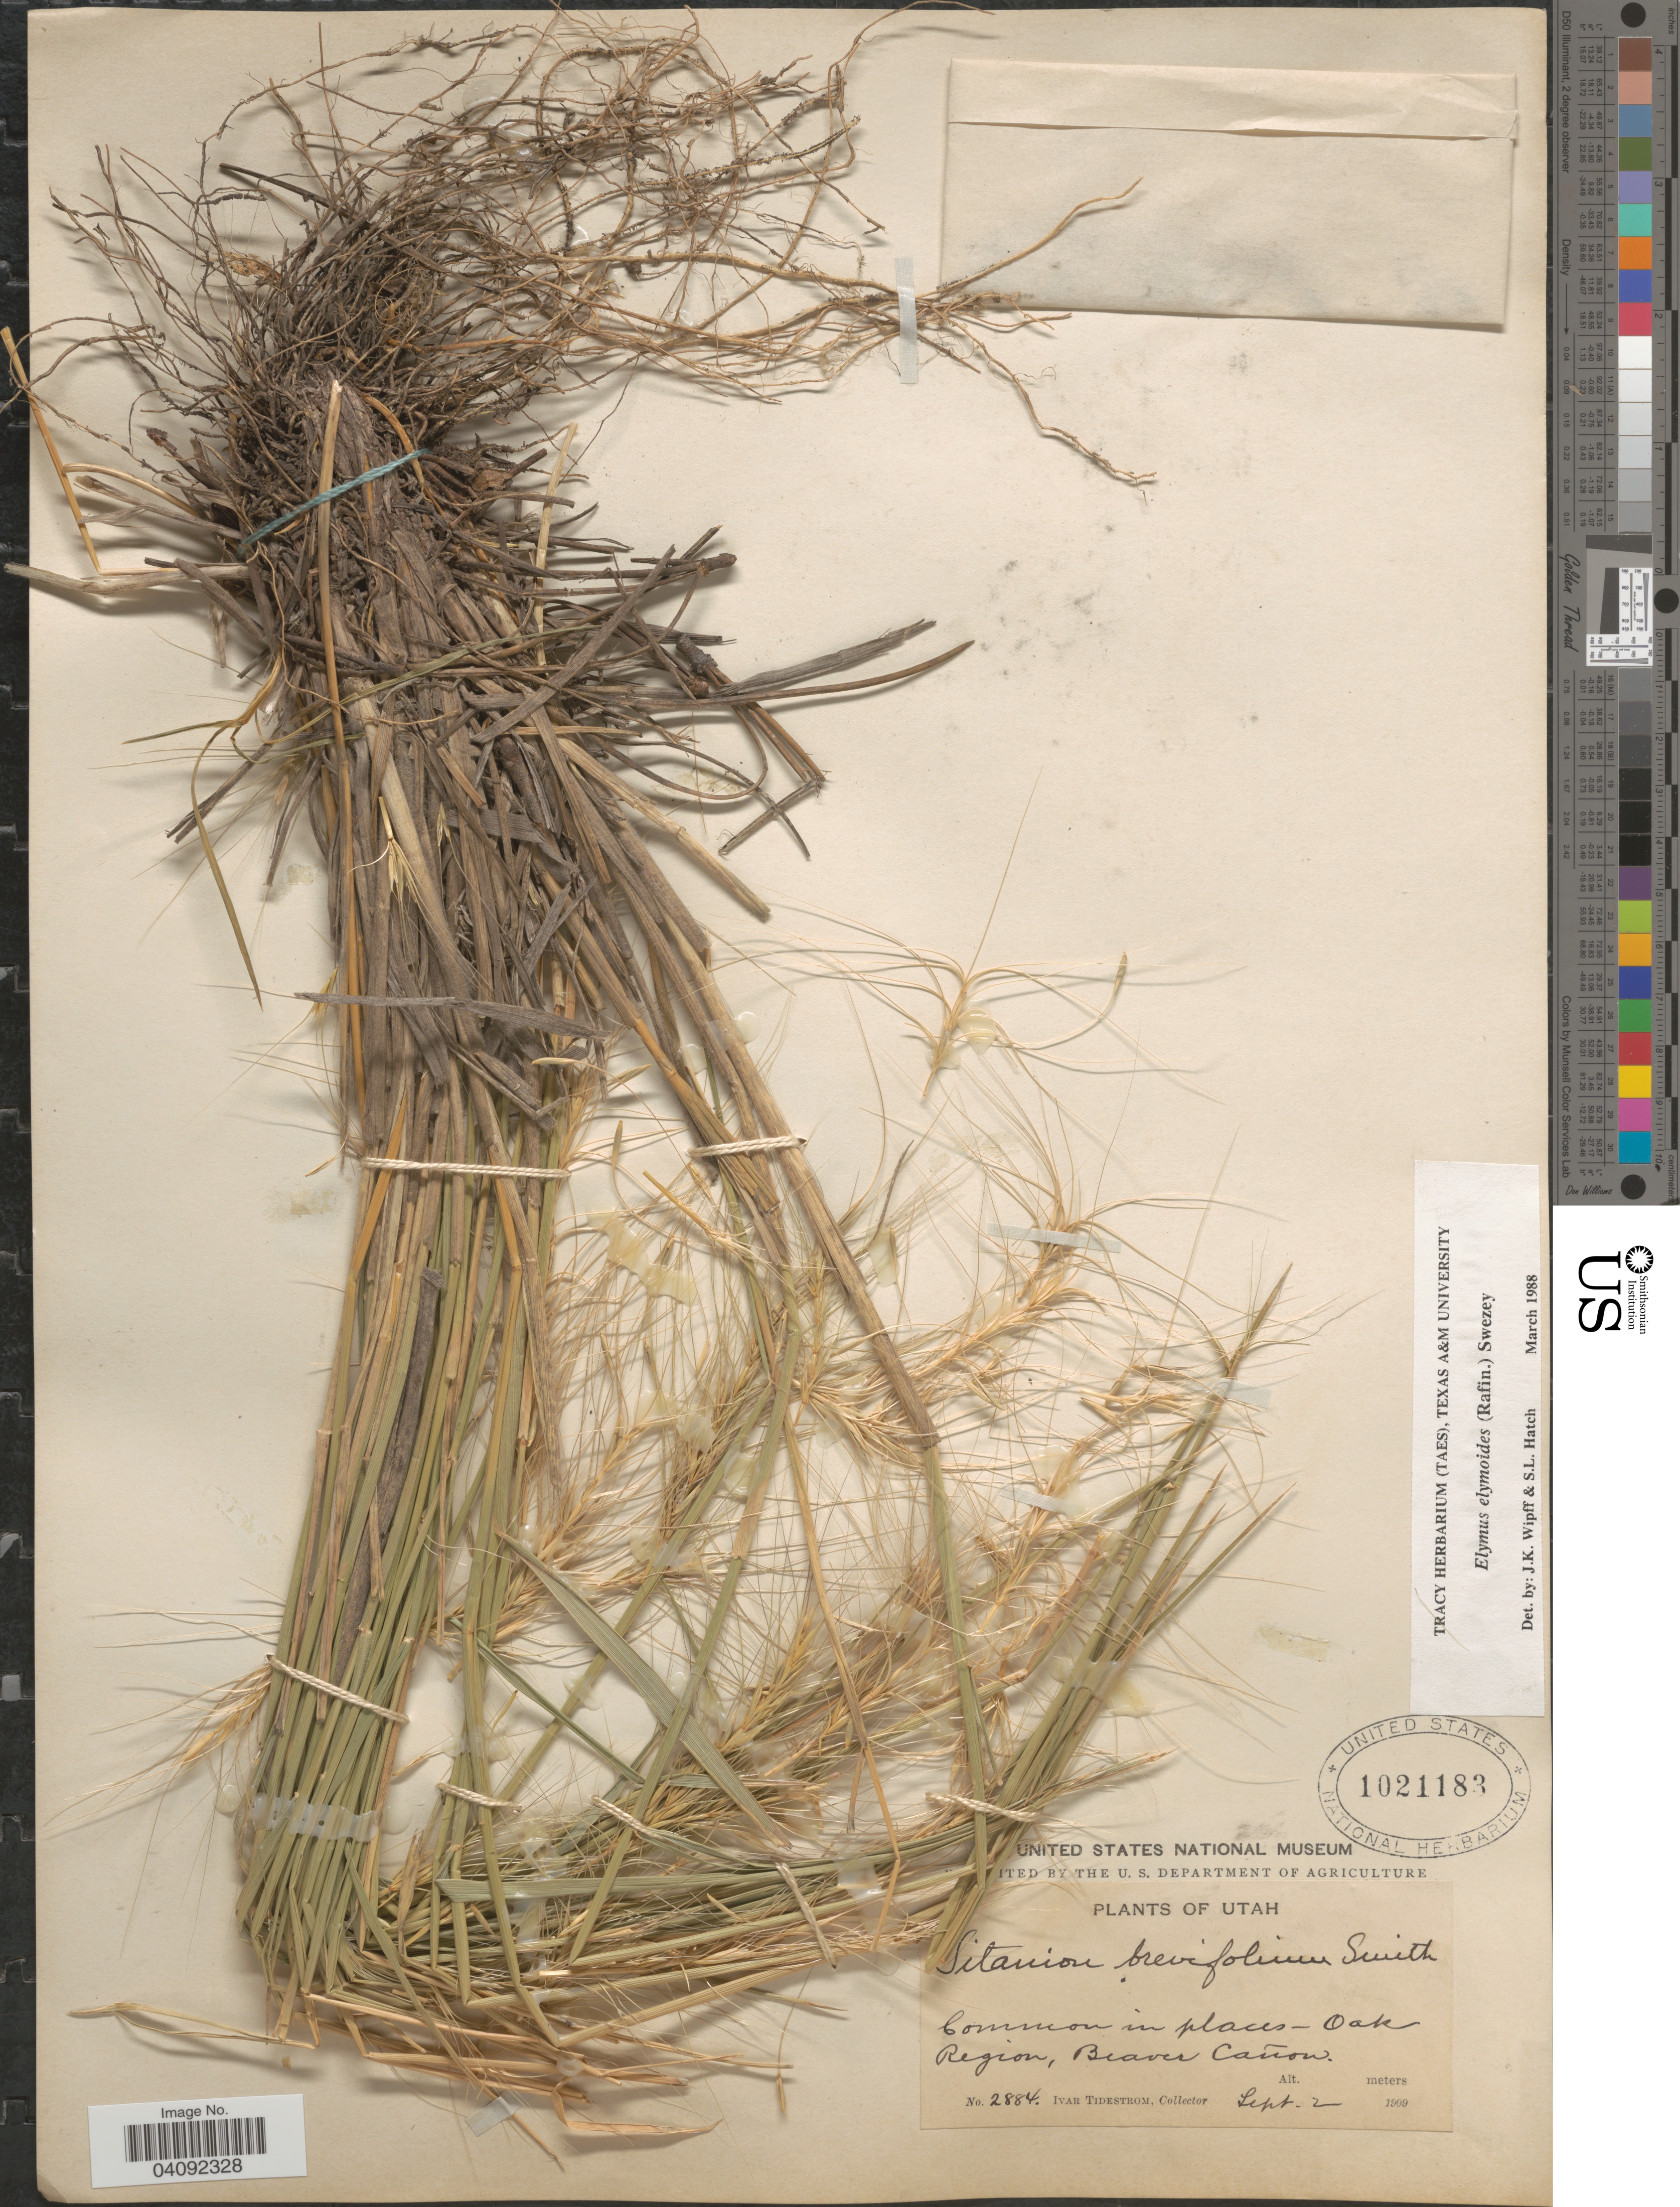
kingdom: Plantae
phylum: Tracheophyta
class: Liliopsida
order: Poales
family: Poaceae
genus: Elymus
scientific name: Elymus elymoides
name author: (Raf.) Swezey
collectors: I. F. Tidestrom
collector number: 2884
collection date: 1909-09-02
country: United States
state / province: Utah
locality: Common in places- Oak Region, Beaver Cañon.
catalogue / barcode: US 1021183